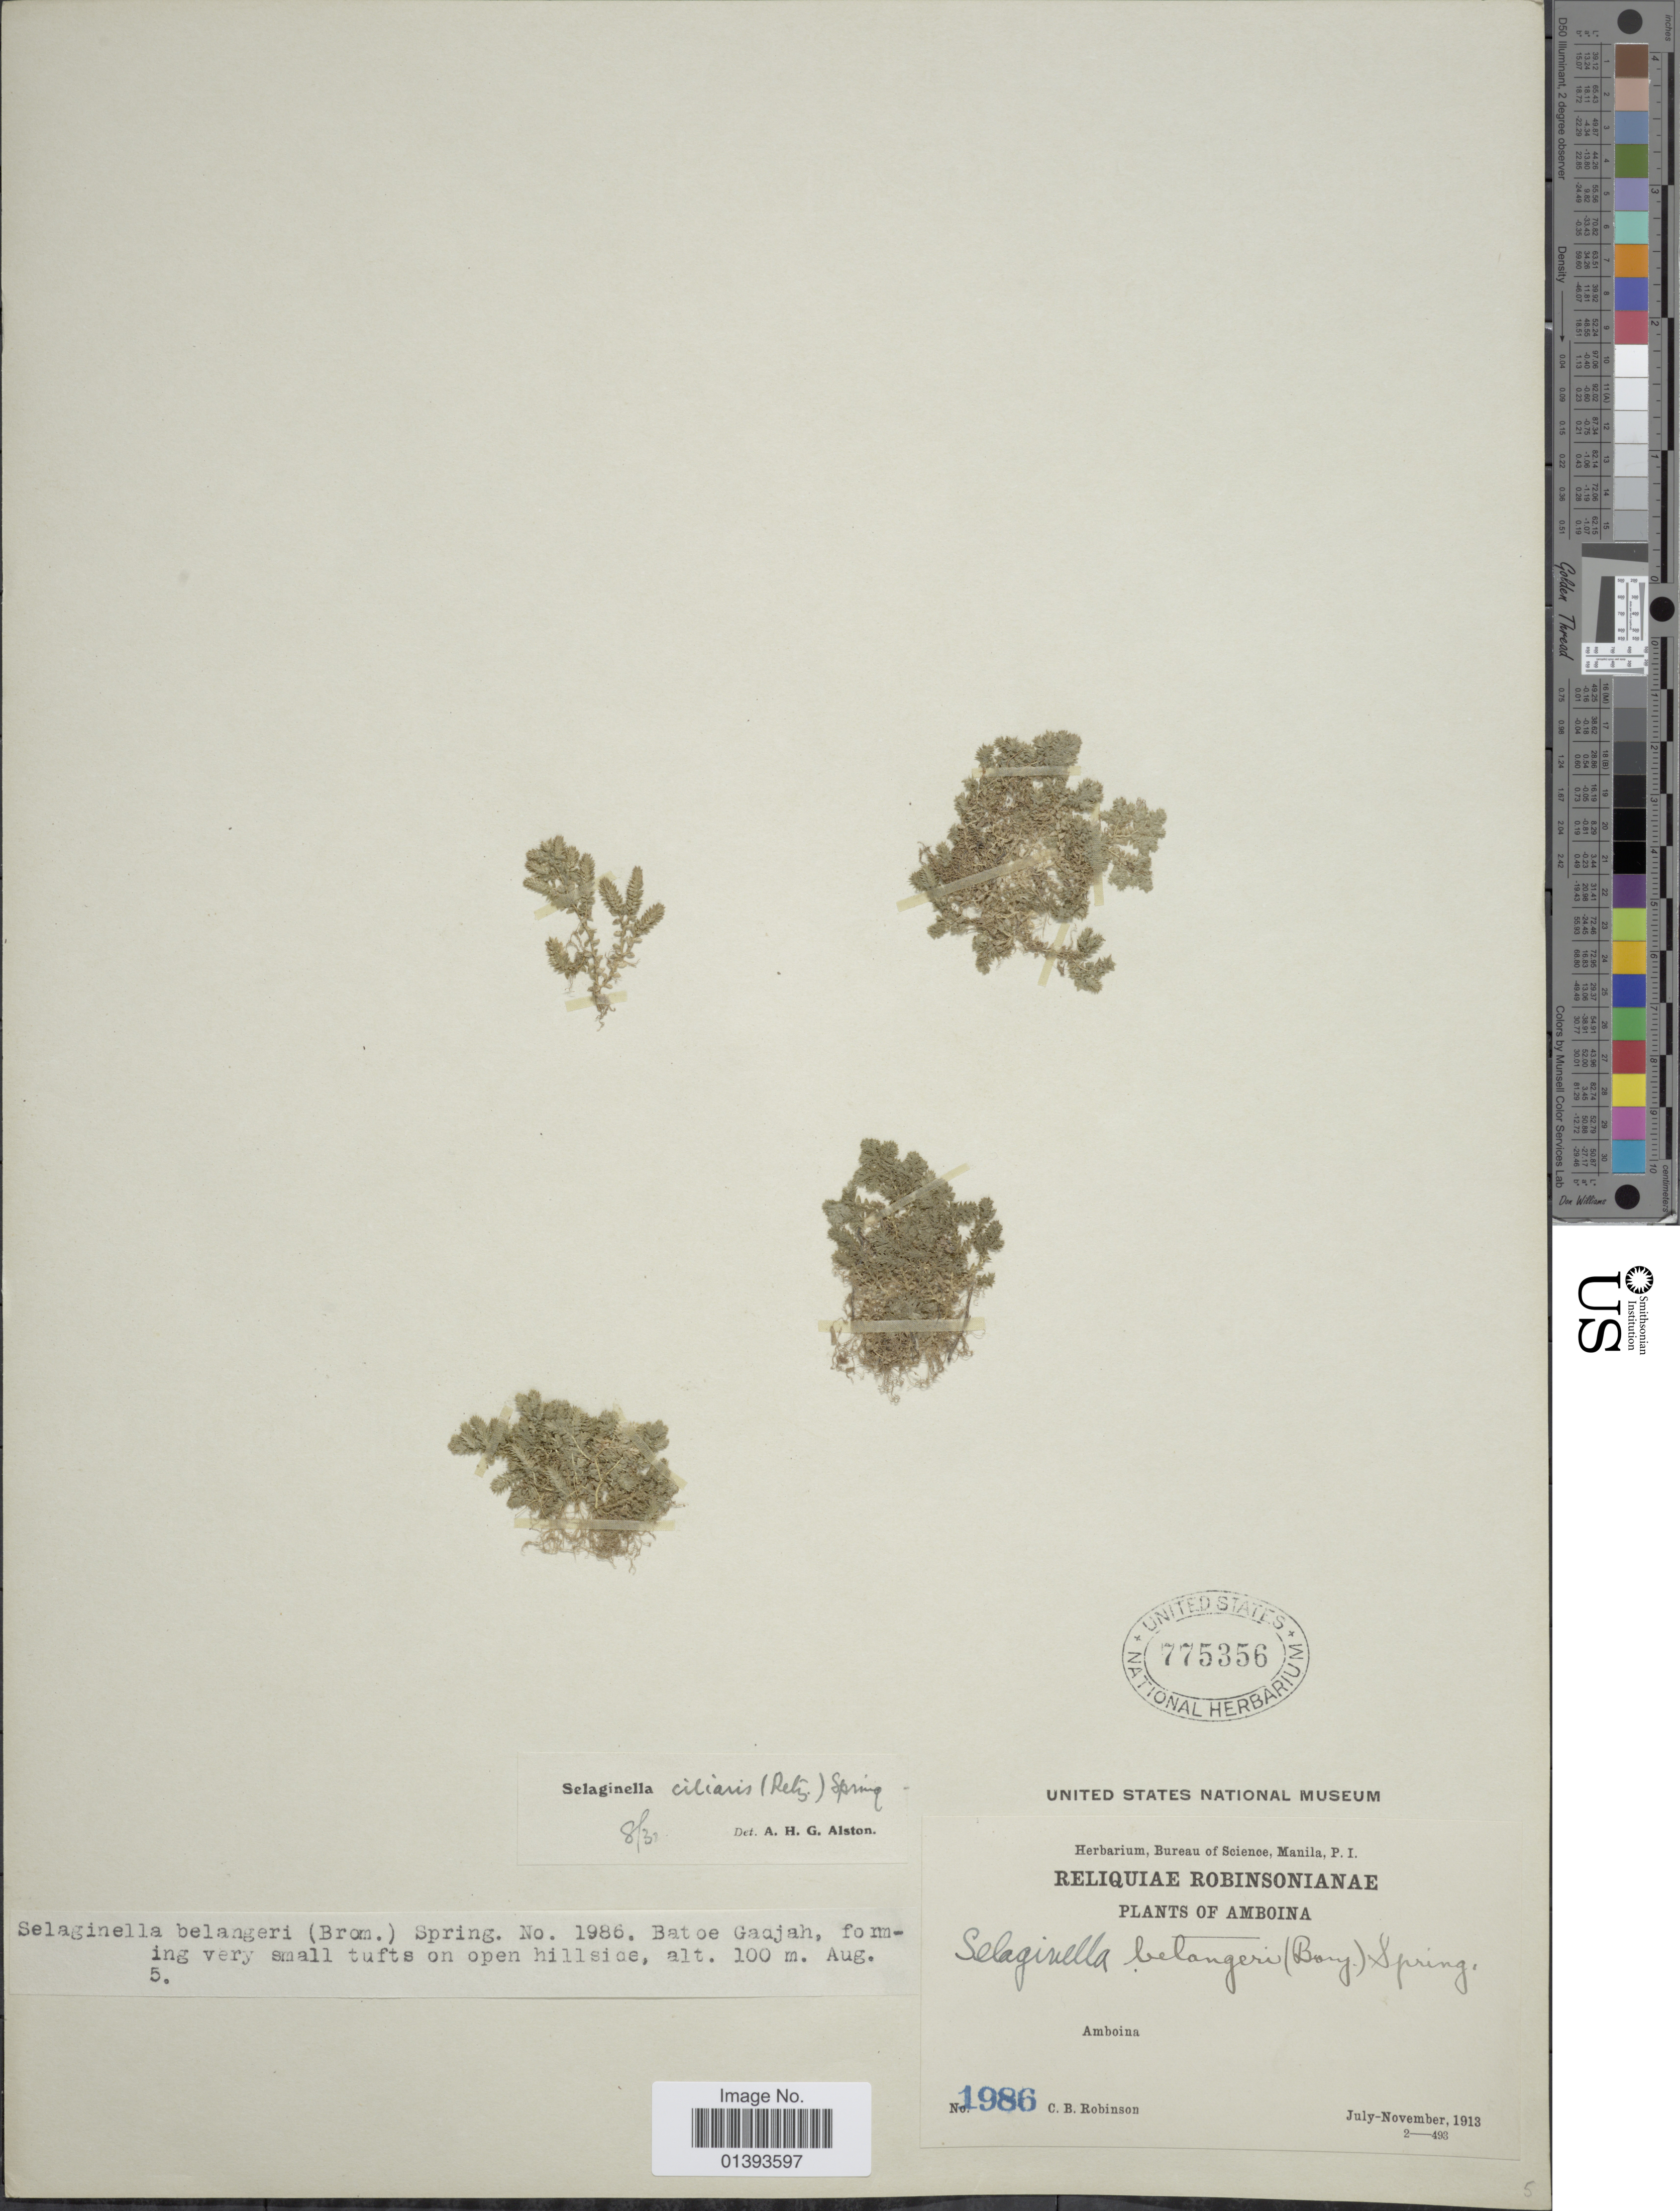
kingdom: Plantae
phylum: Tracheophyta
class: Lycopodiopsida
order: Selaginellales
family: Selaginellaceae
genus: Selaginella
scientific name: Selaginella ciliaris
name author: (Retz.) Spring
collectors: C. Robinson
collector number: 1986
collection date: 1913-08-05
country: Indonesia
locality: Amboina, Batoe Gadjah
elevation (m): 100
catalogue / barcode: US 775356